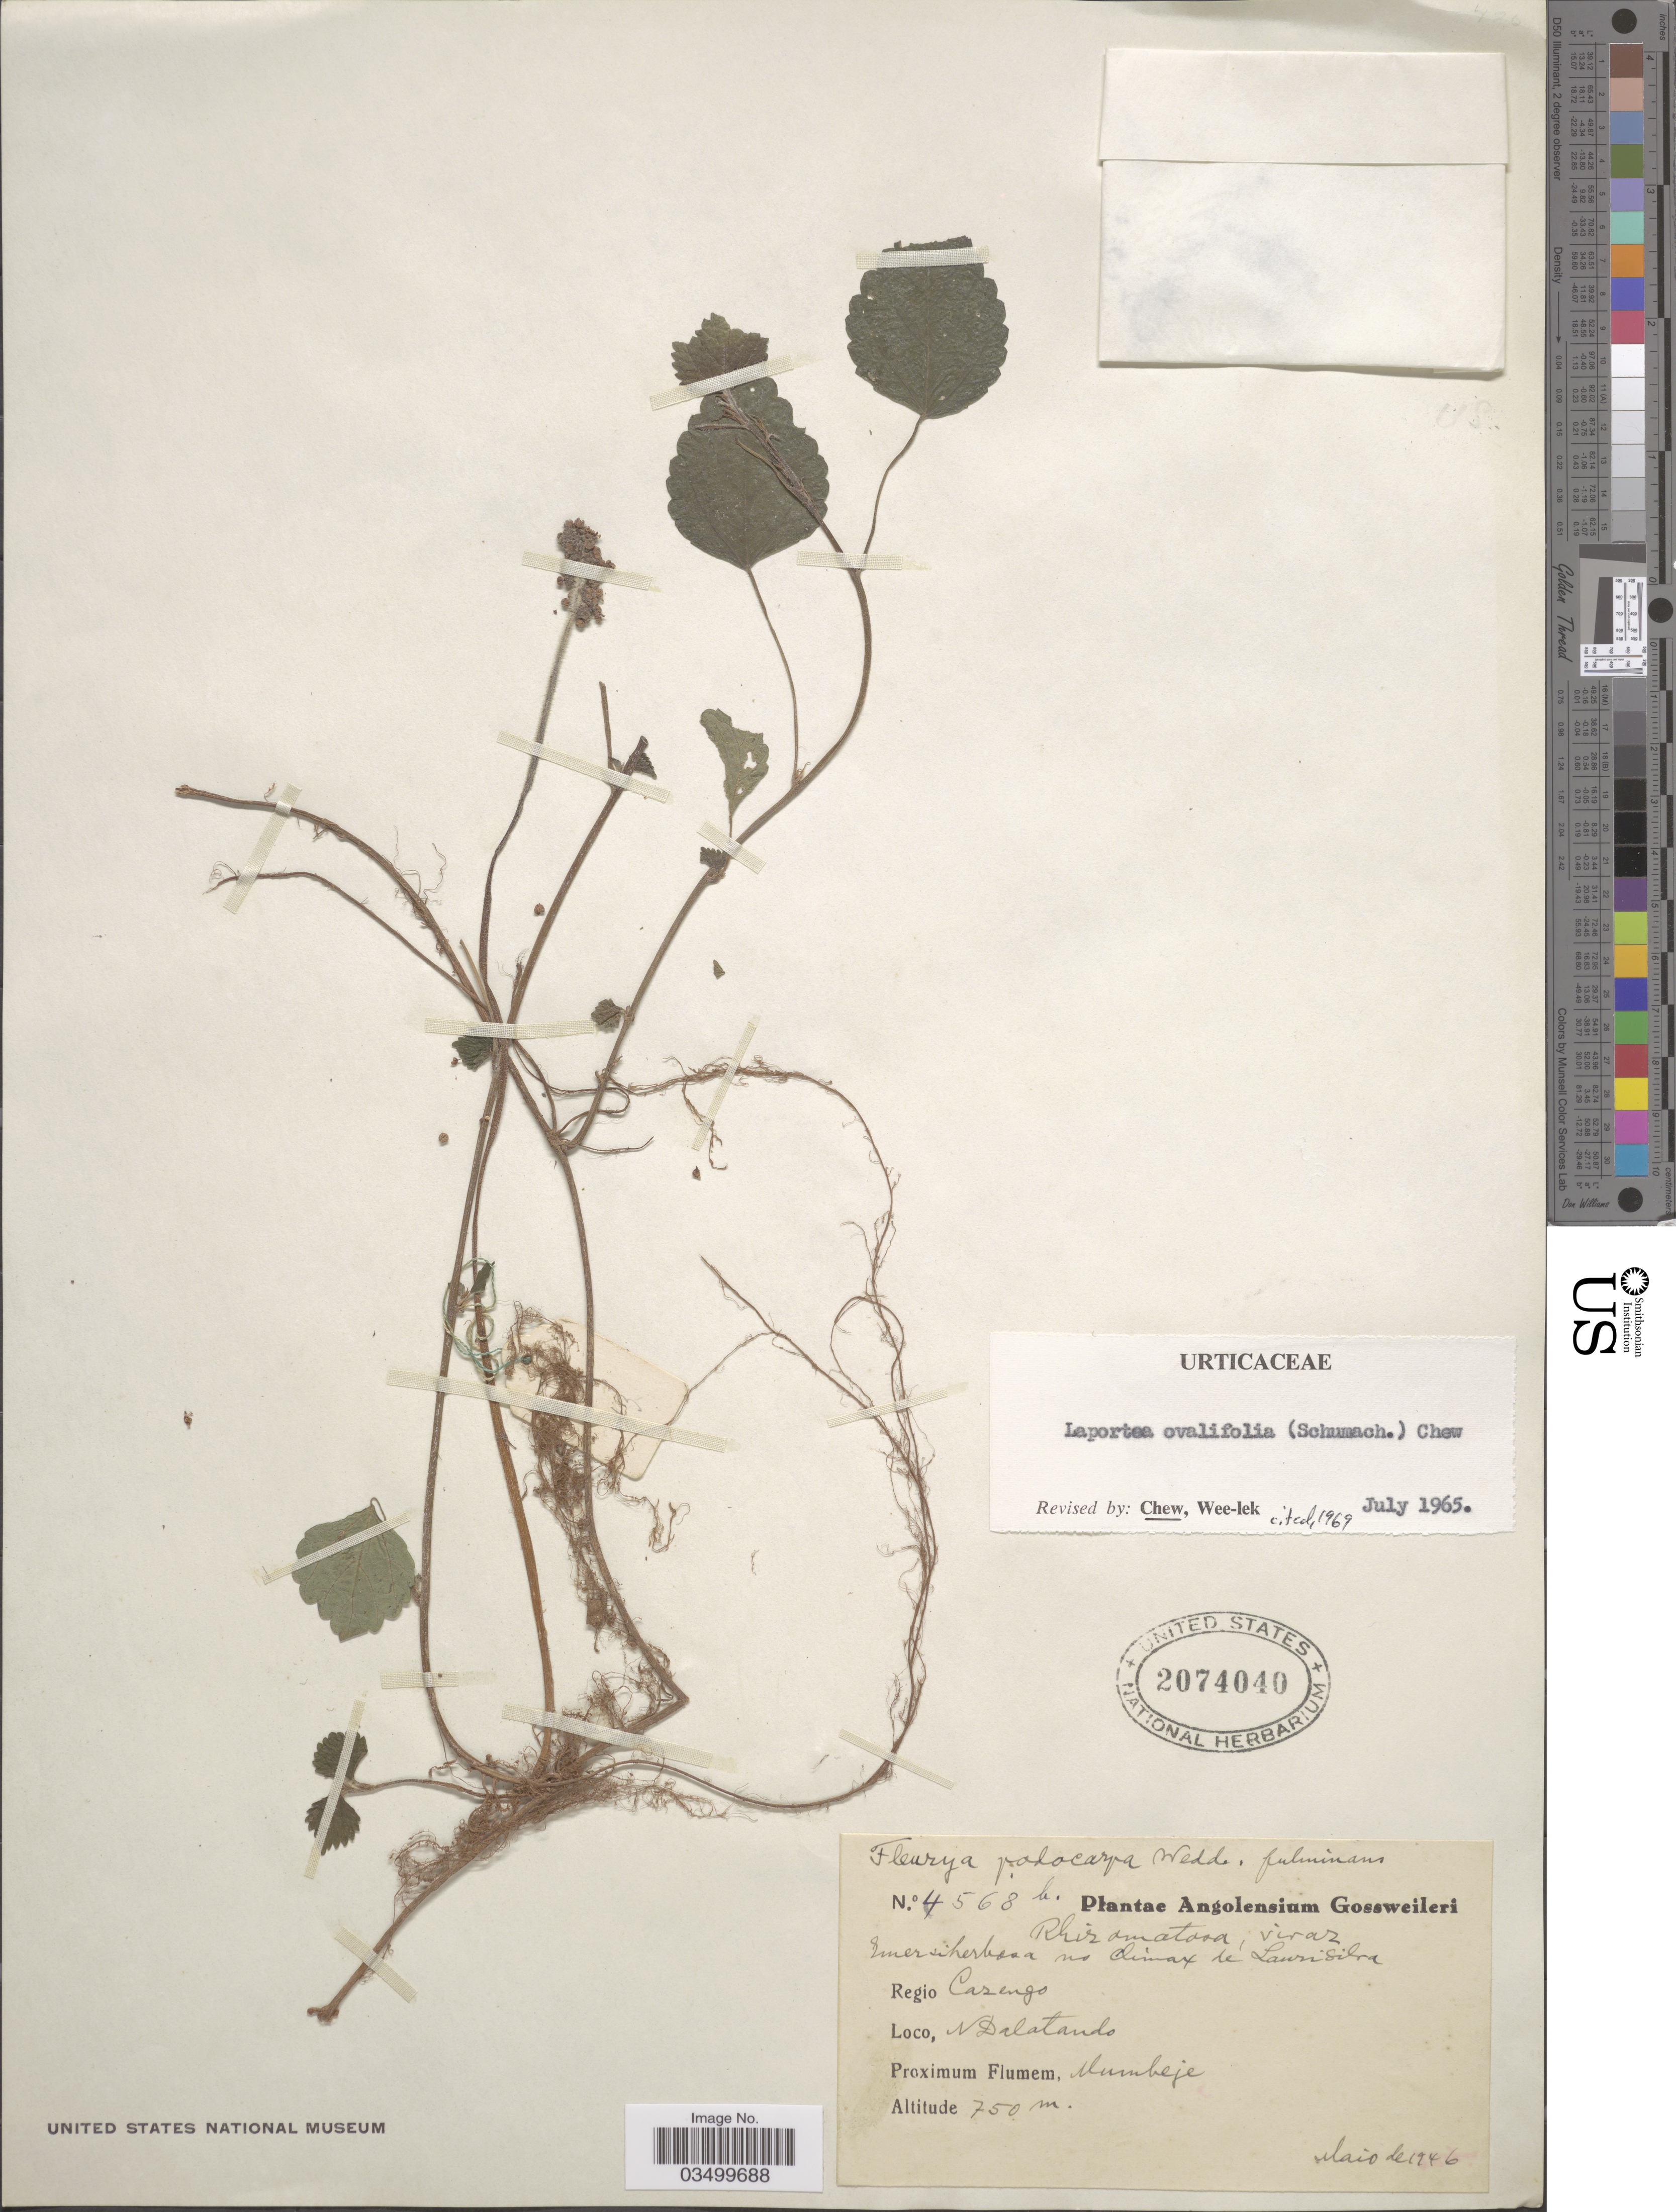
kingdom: Plantae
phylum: Tracheophyta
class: Magnoliopsida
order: Rosales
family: Urticaceae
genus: Laportea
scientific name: Laportea ovalifolia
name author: (Schum. & Thonn.) Chew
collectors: -. Gossweiler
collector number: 4568k*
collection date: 1946-05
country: Angola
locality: Regio Cazengo. Ndalatando.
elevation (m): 750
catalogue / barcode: US 2074040